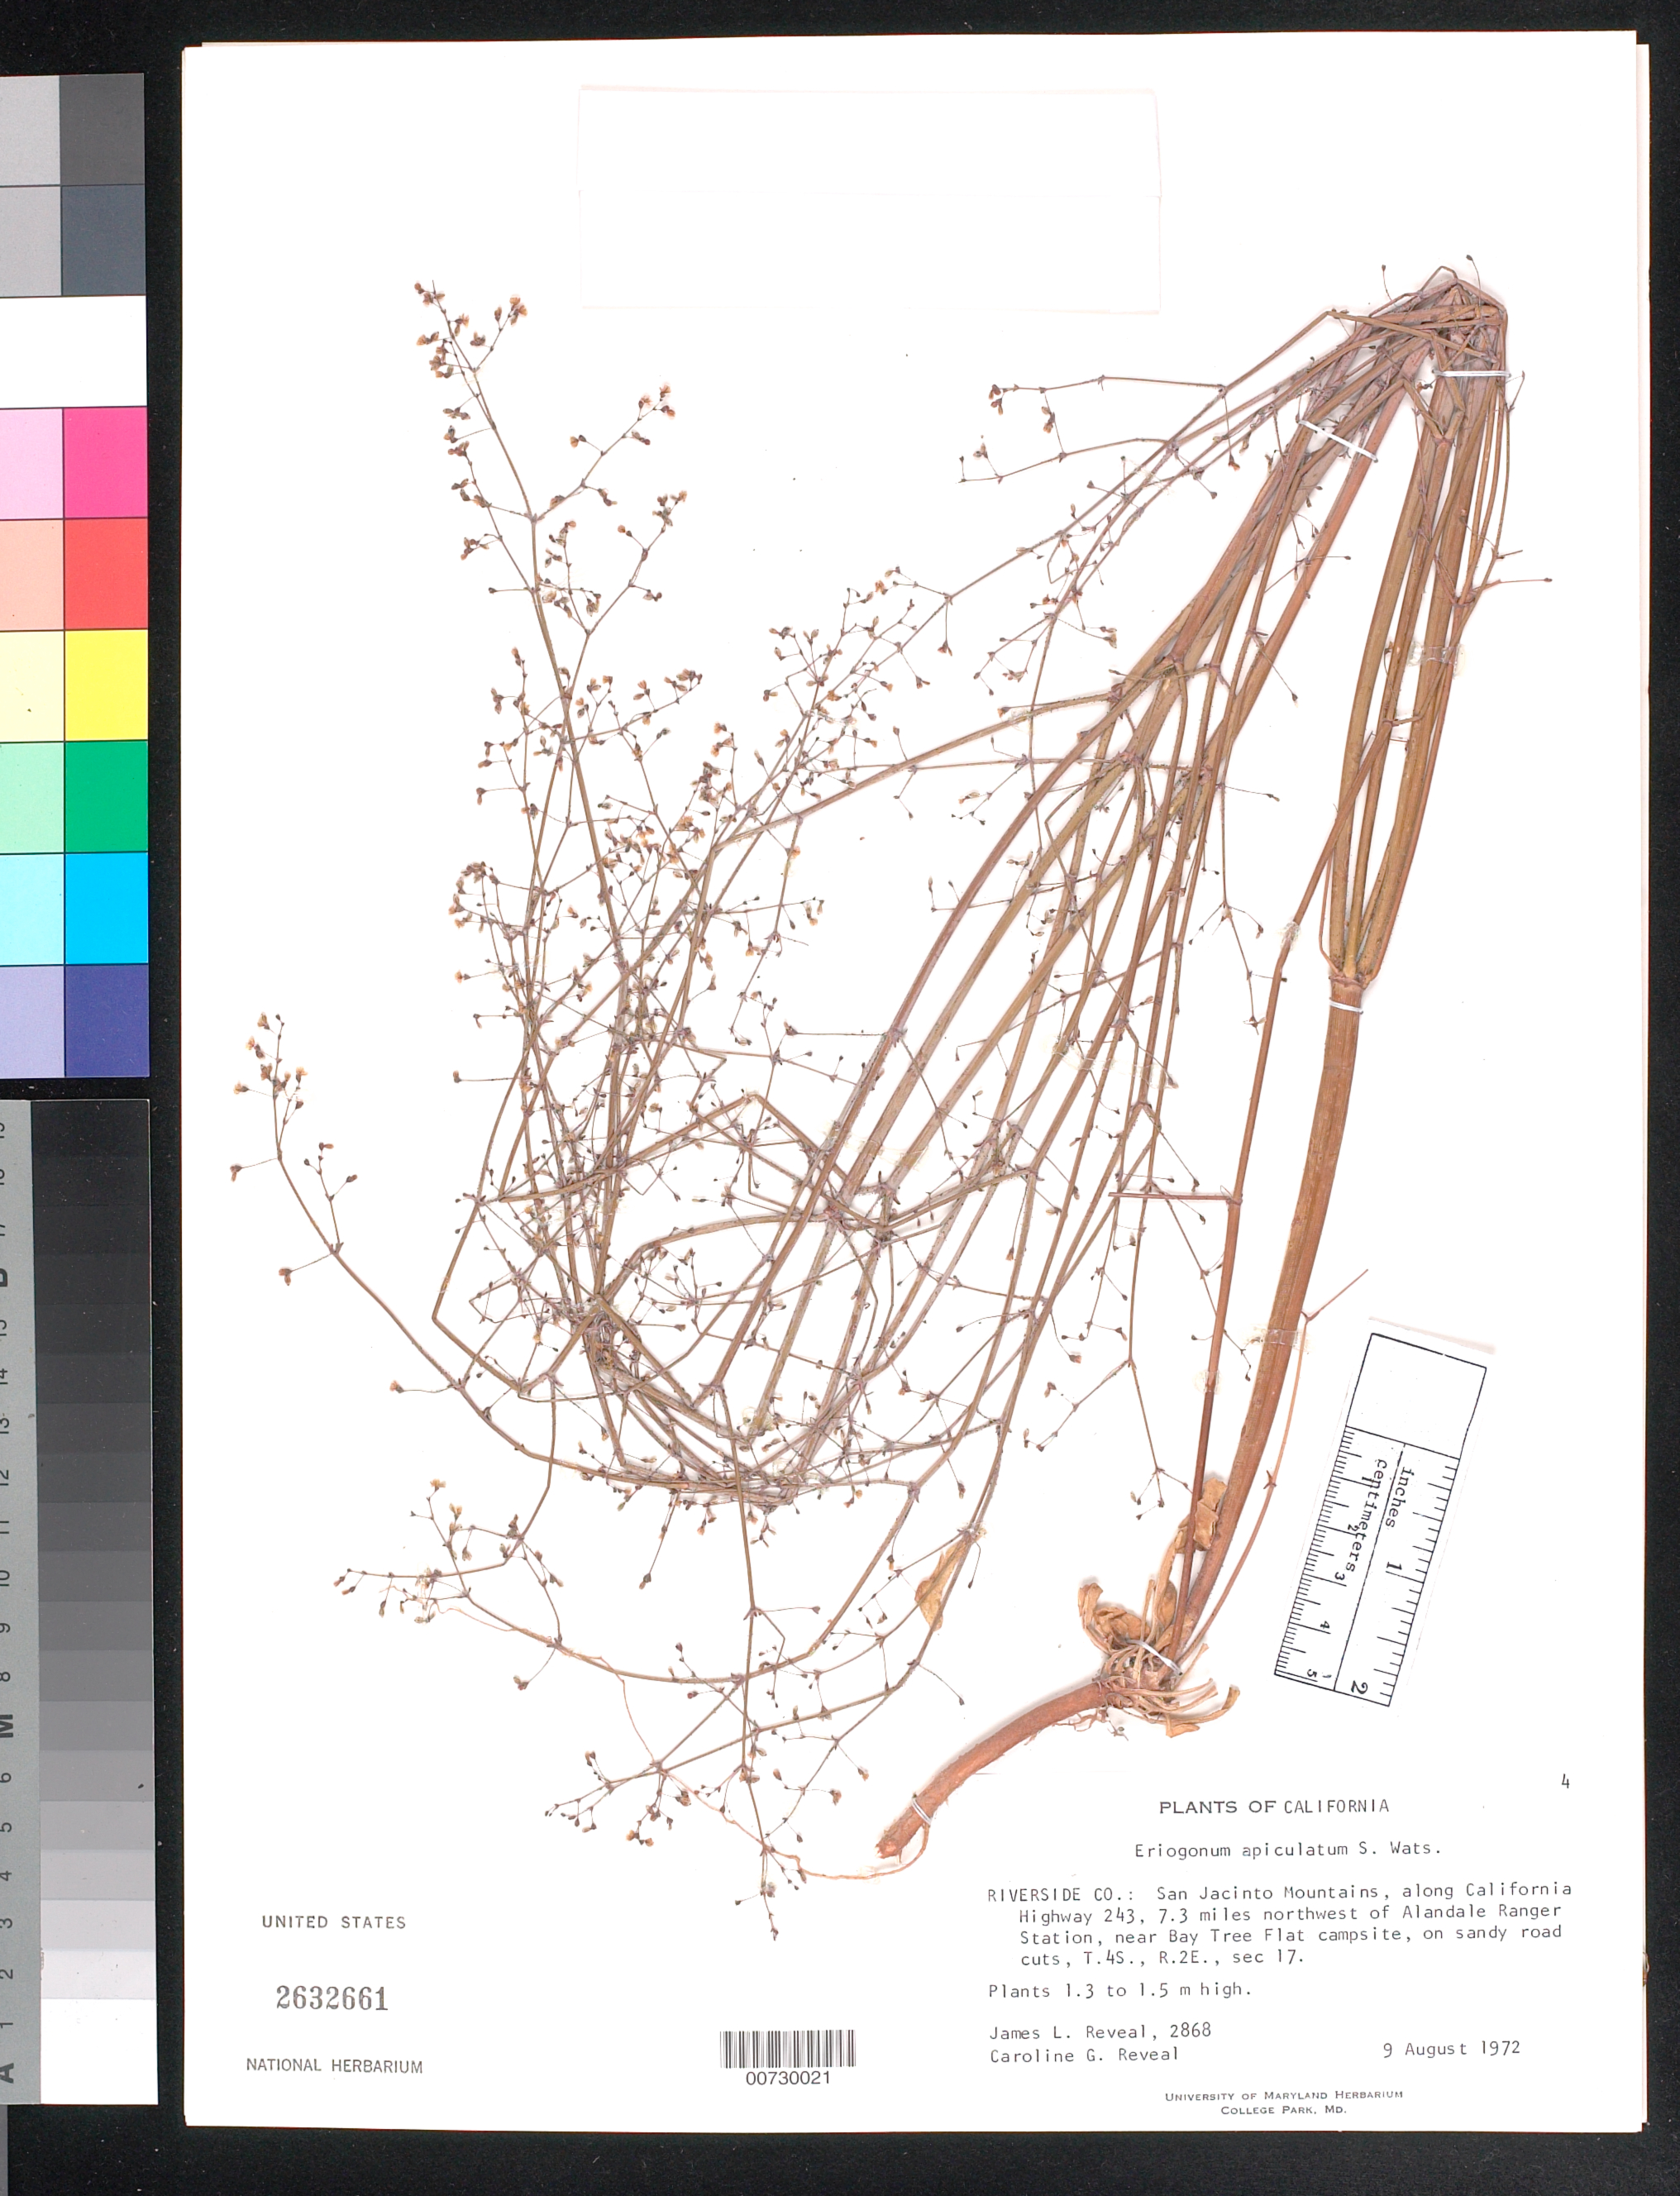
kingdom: Plantae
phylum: Tracheophyta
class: Magnoliopsida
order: Caryophyllales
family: Polygonaceae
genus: Eriogonum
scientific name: Eriogonum apiculatum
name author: S. Watson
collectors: J. L. Reveal & C. G. Reveal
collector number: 2868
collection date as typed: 9 Aug 1972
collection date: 1972-08-09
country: United States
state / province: California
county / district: Riverside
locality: San Jacinto Mountains, along California Highway 243, 7.3 miles northwest of Alandale Ranger Station, near Bay Tree Flat campsite.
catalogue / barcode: US 2632661